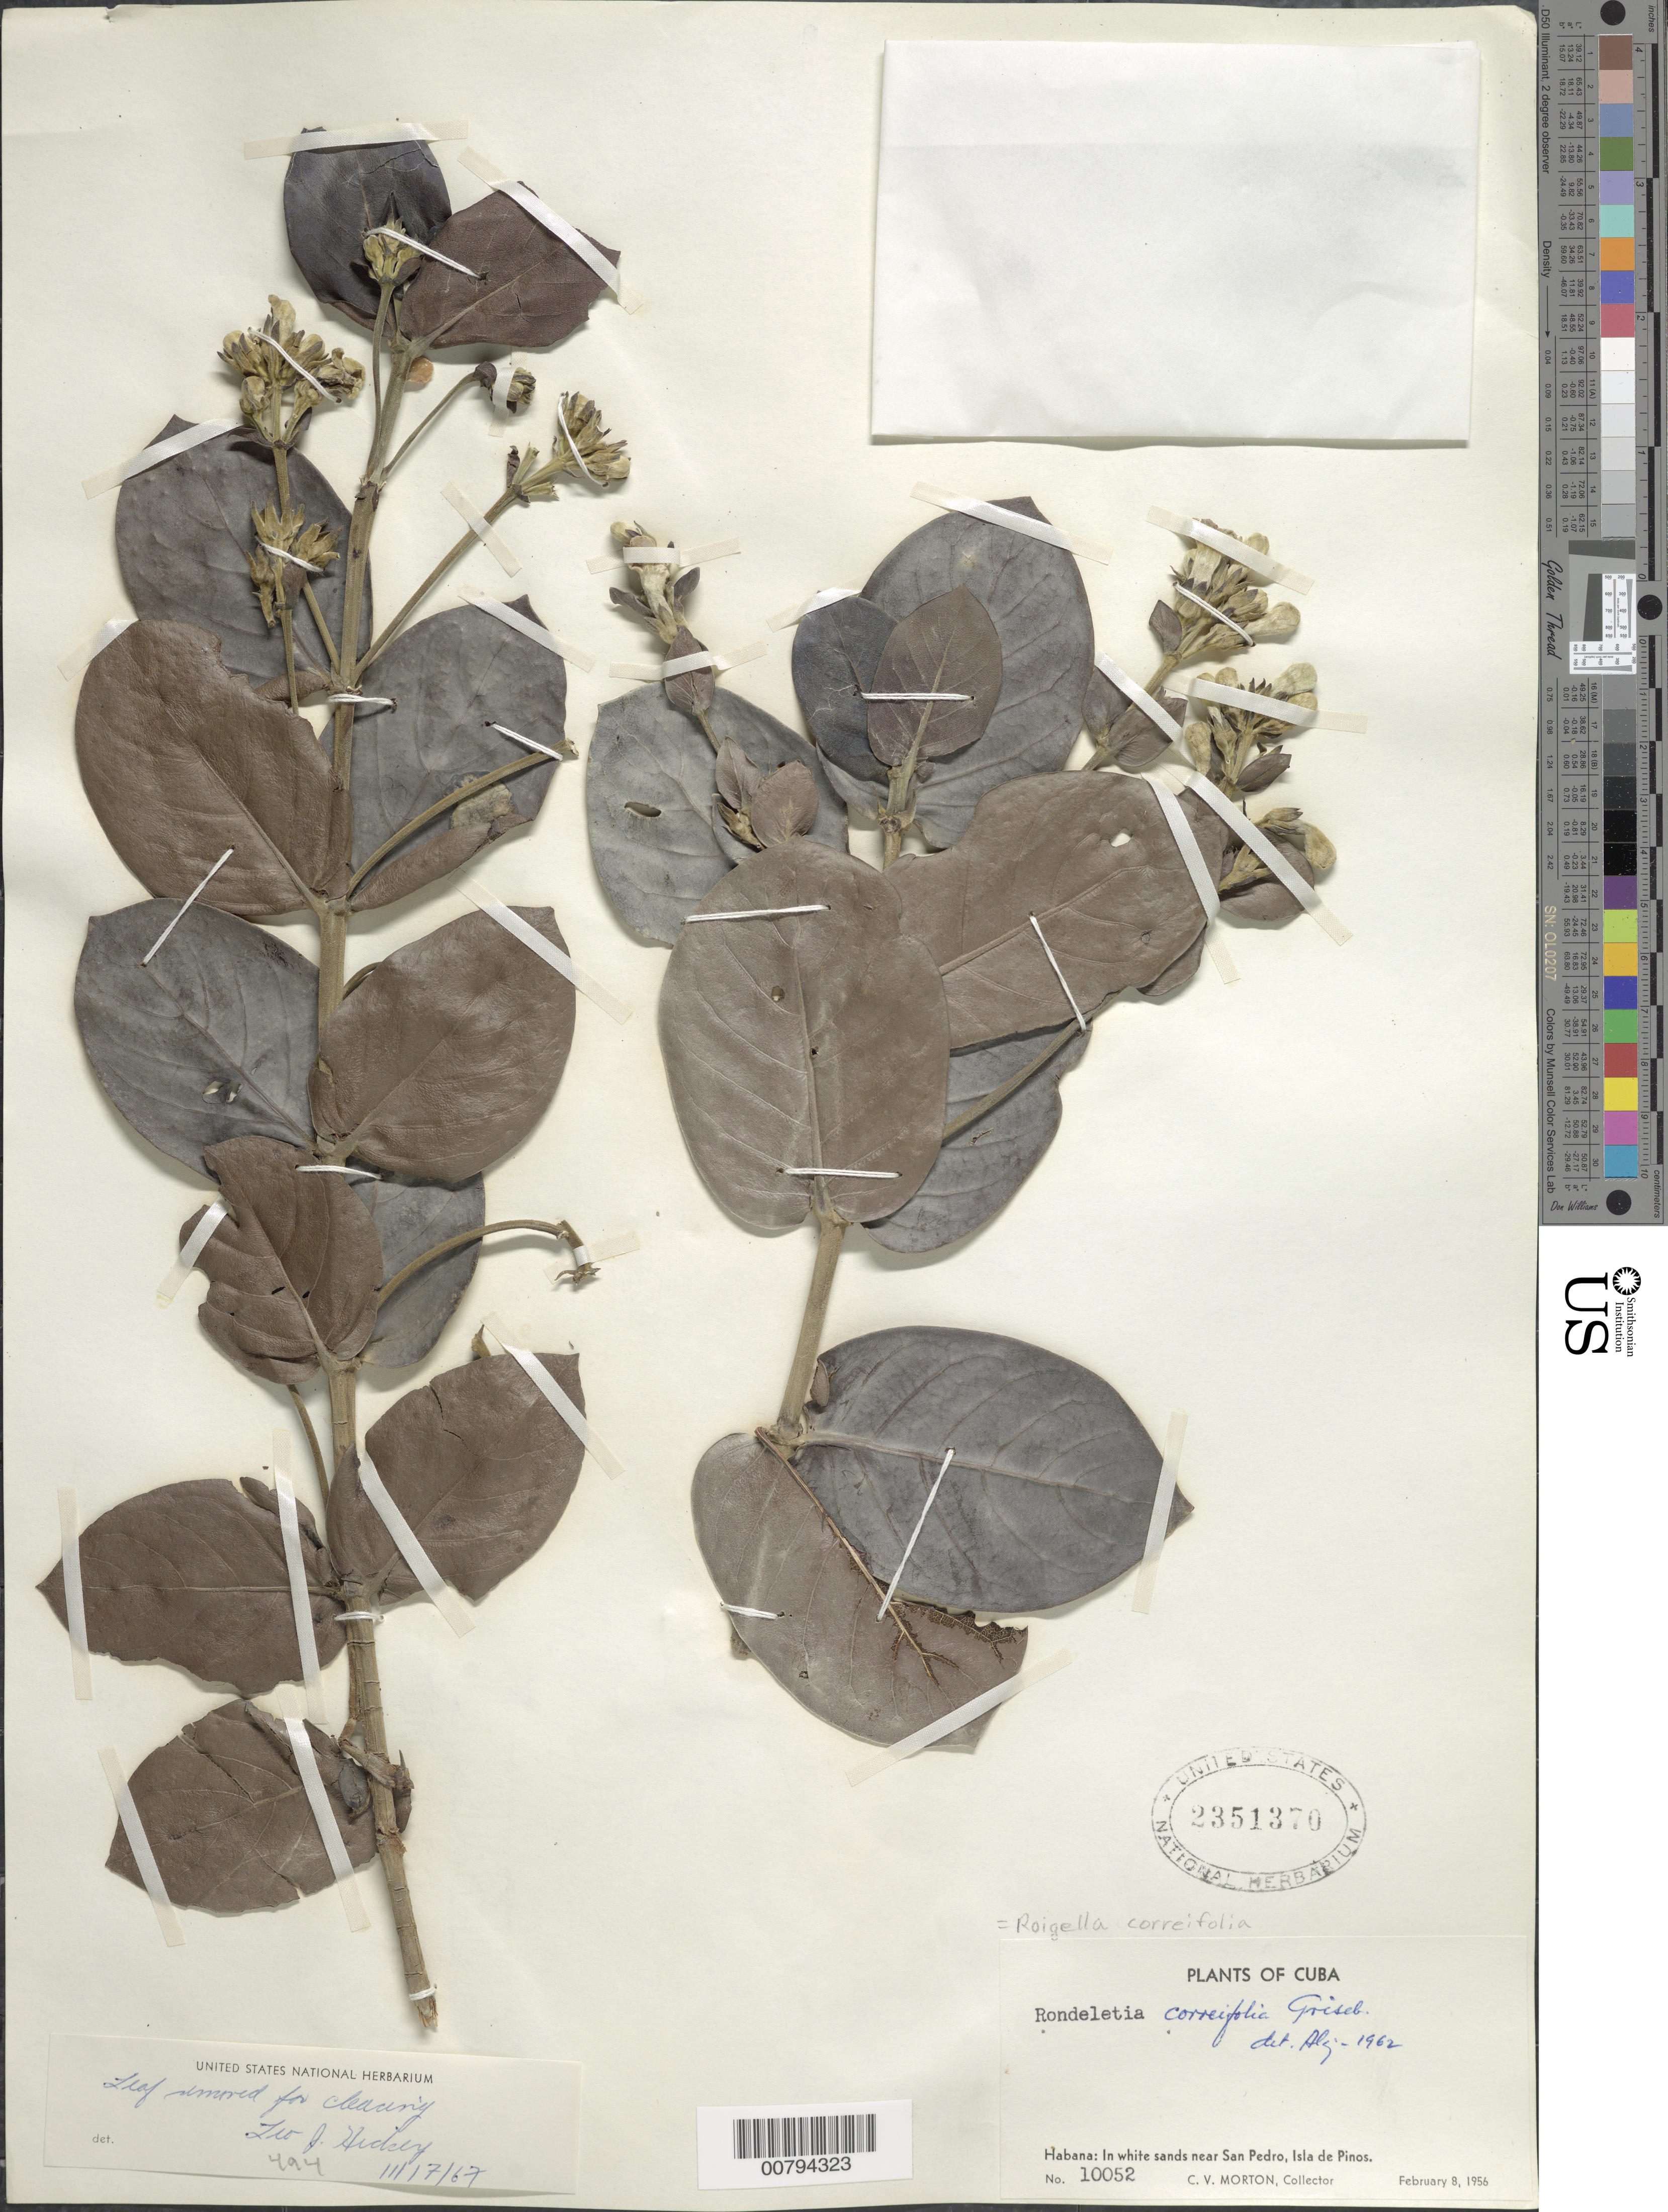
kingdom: Plantae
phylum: Tracheophyta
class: Magnoliopsida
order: Gentianales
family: Rubiaceae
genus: Roigella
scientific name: Roigella correifolia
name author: (Griseb.) Borhidi & Fernández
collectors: C. V. Morton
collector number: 10052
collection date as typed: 08 Feb 1956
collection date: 1956-02-08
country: Cuba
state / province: Isla de La Juventud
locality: Habana: In sands near San Pedro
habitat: White sands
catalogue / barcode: US 2351370